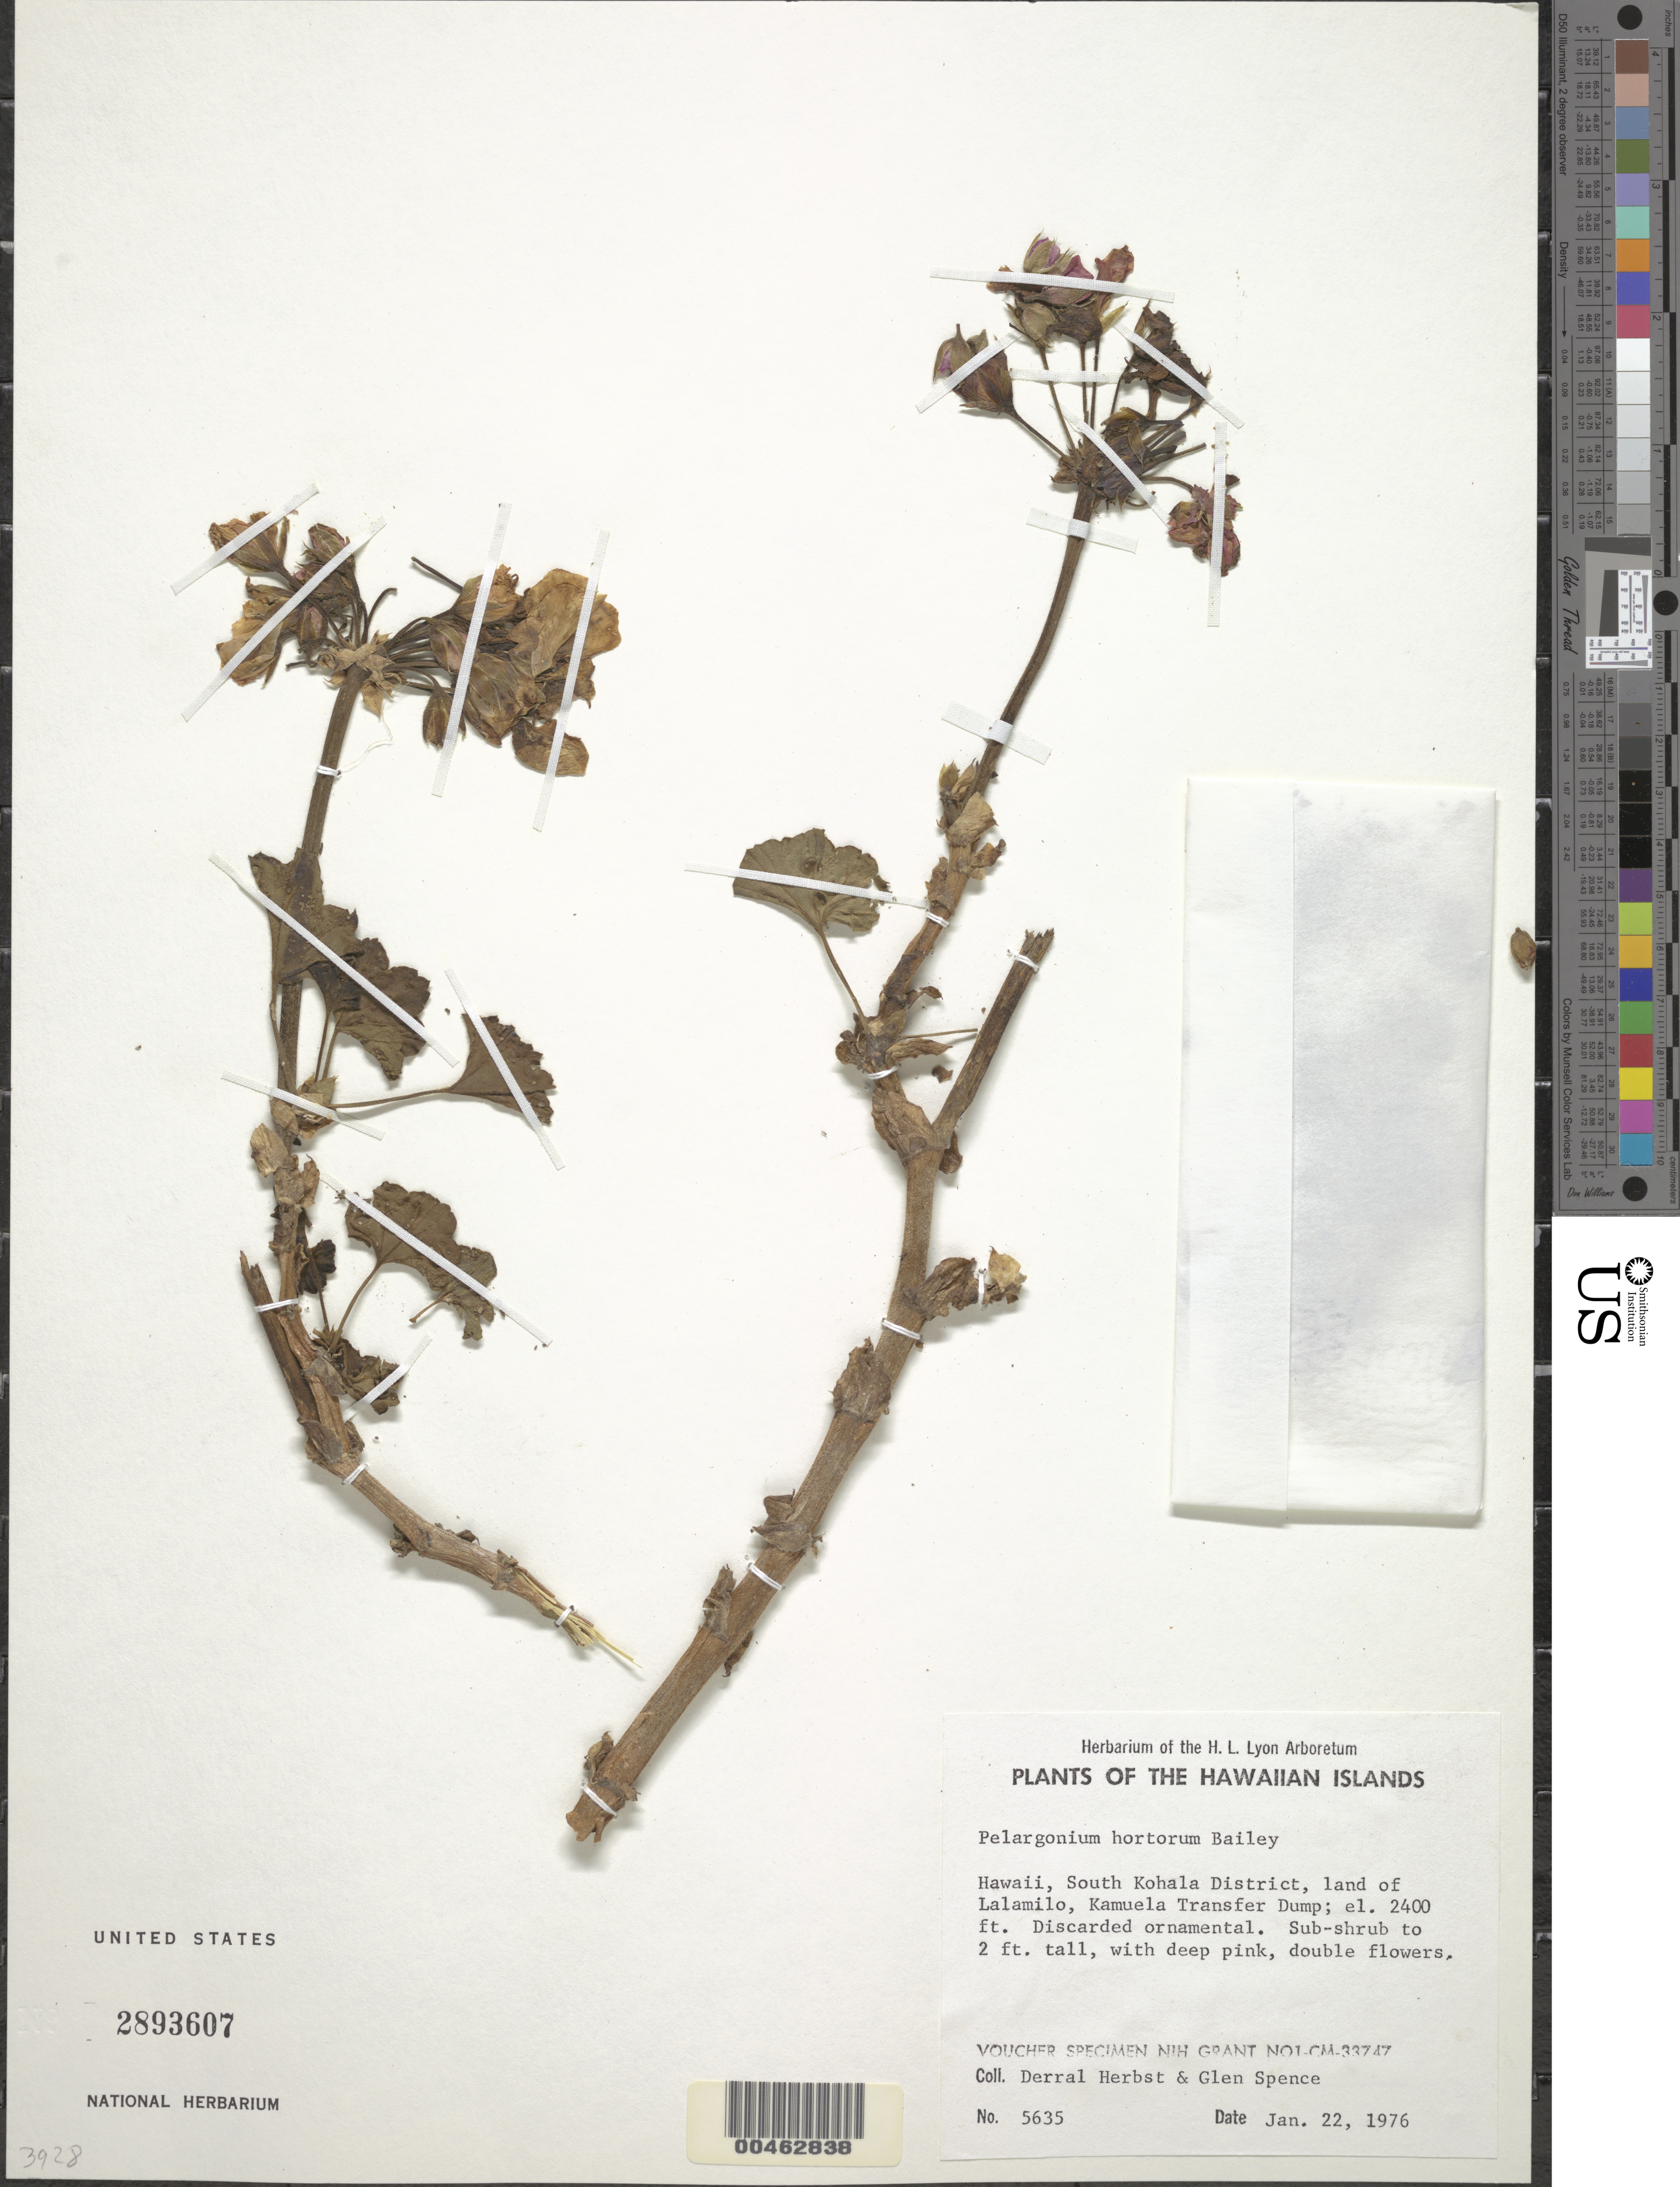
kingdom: Plantae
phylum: Tracheophyta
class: Magnoliopsida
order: Geraniales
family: Geraniaceae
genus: Pelargonium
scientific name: Pelargonium x hortorum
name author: L.H. Bailey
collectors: D. R. Herbst & G. Spence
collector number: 5635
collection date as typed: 22 Jan 1976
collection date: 1976-01-22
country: United States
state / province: Hawaii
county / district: Hawaii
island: Hawaii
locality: S Kohala Dist., land of Lalamilo, Kamuela Transfer Dump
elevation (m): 732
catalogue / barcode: US 2893607